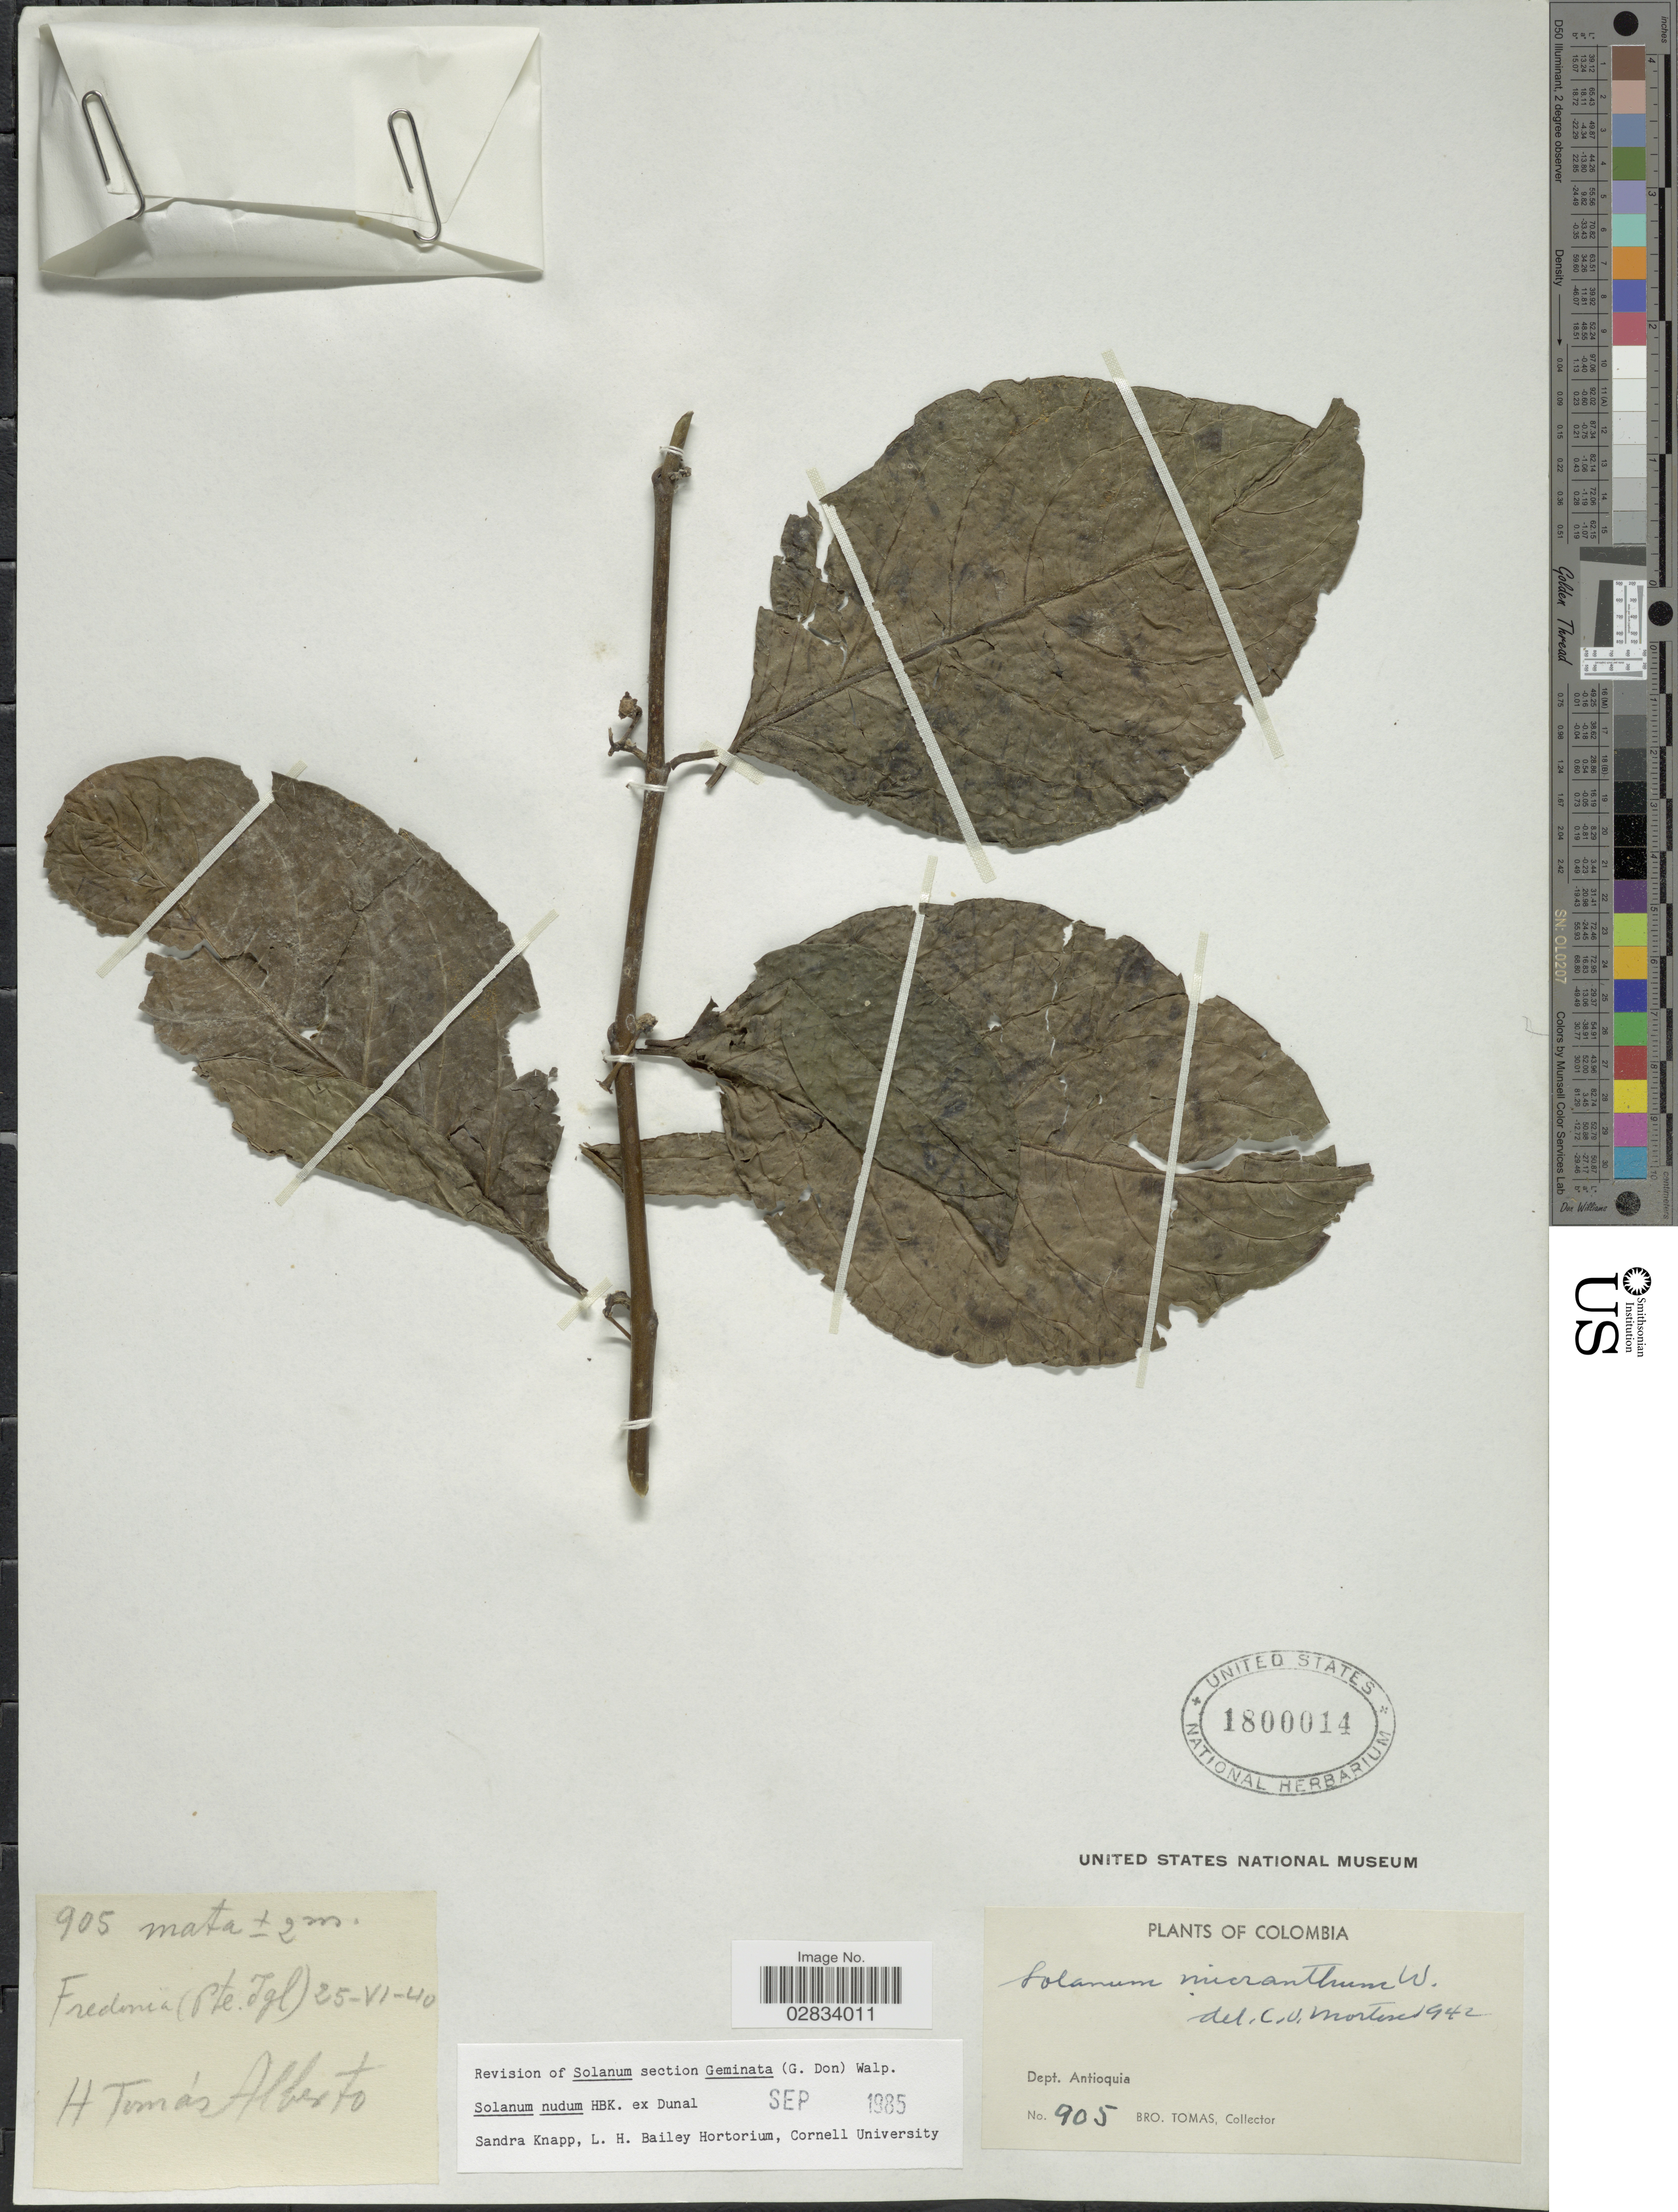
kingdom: Plantae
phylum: Tracheophyta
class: Magnoliopsida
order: Solanales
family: Solanaceae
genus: Solanum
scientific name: Solanum nudum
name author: Dunal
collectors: Bro. A. Tomas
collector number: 905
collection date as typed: Transcribed d/m/y: 25/6/40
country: Colombia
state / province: Antioquia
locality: Dept. Antioquia, Fredonia (Pte. Igl)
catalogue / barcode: US 1800014